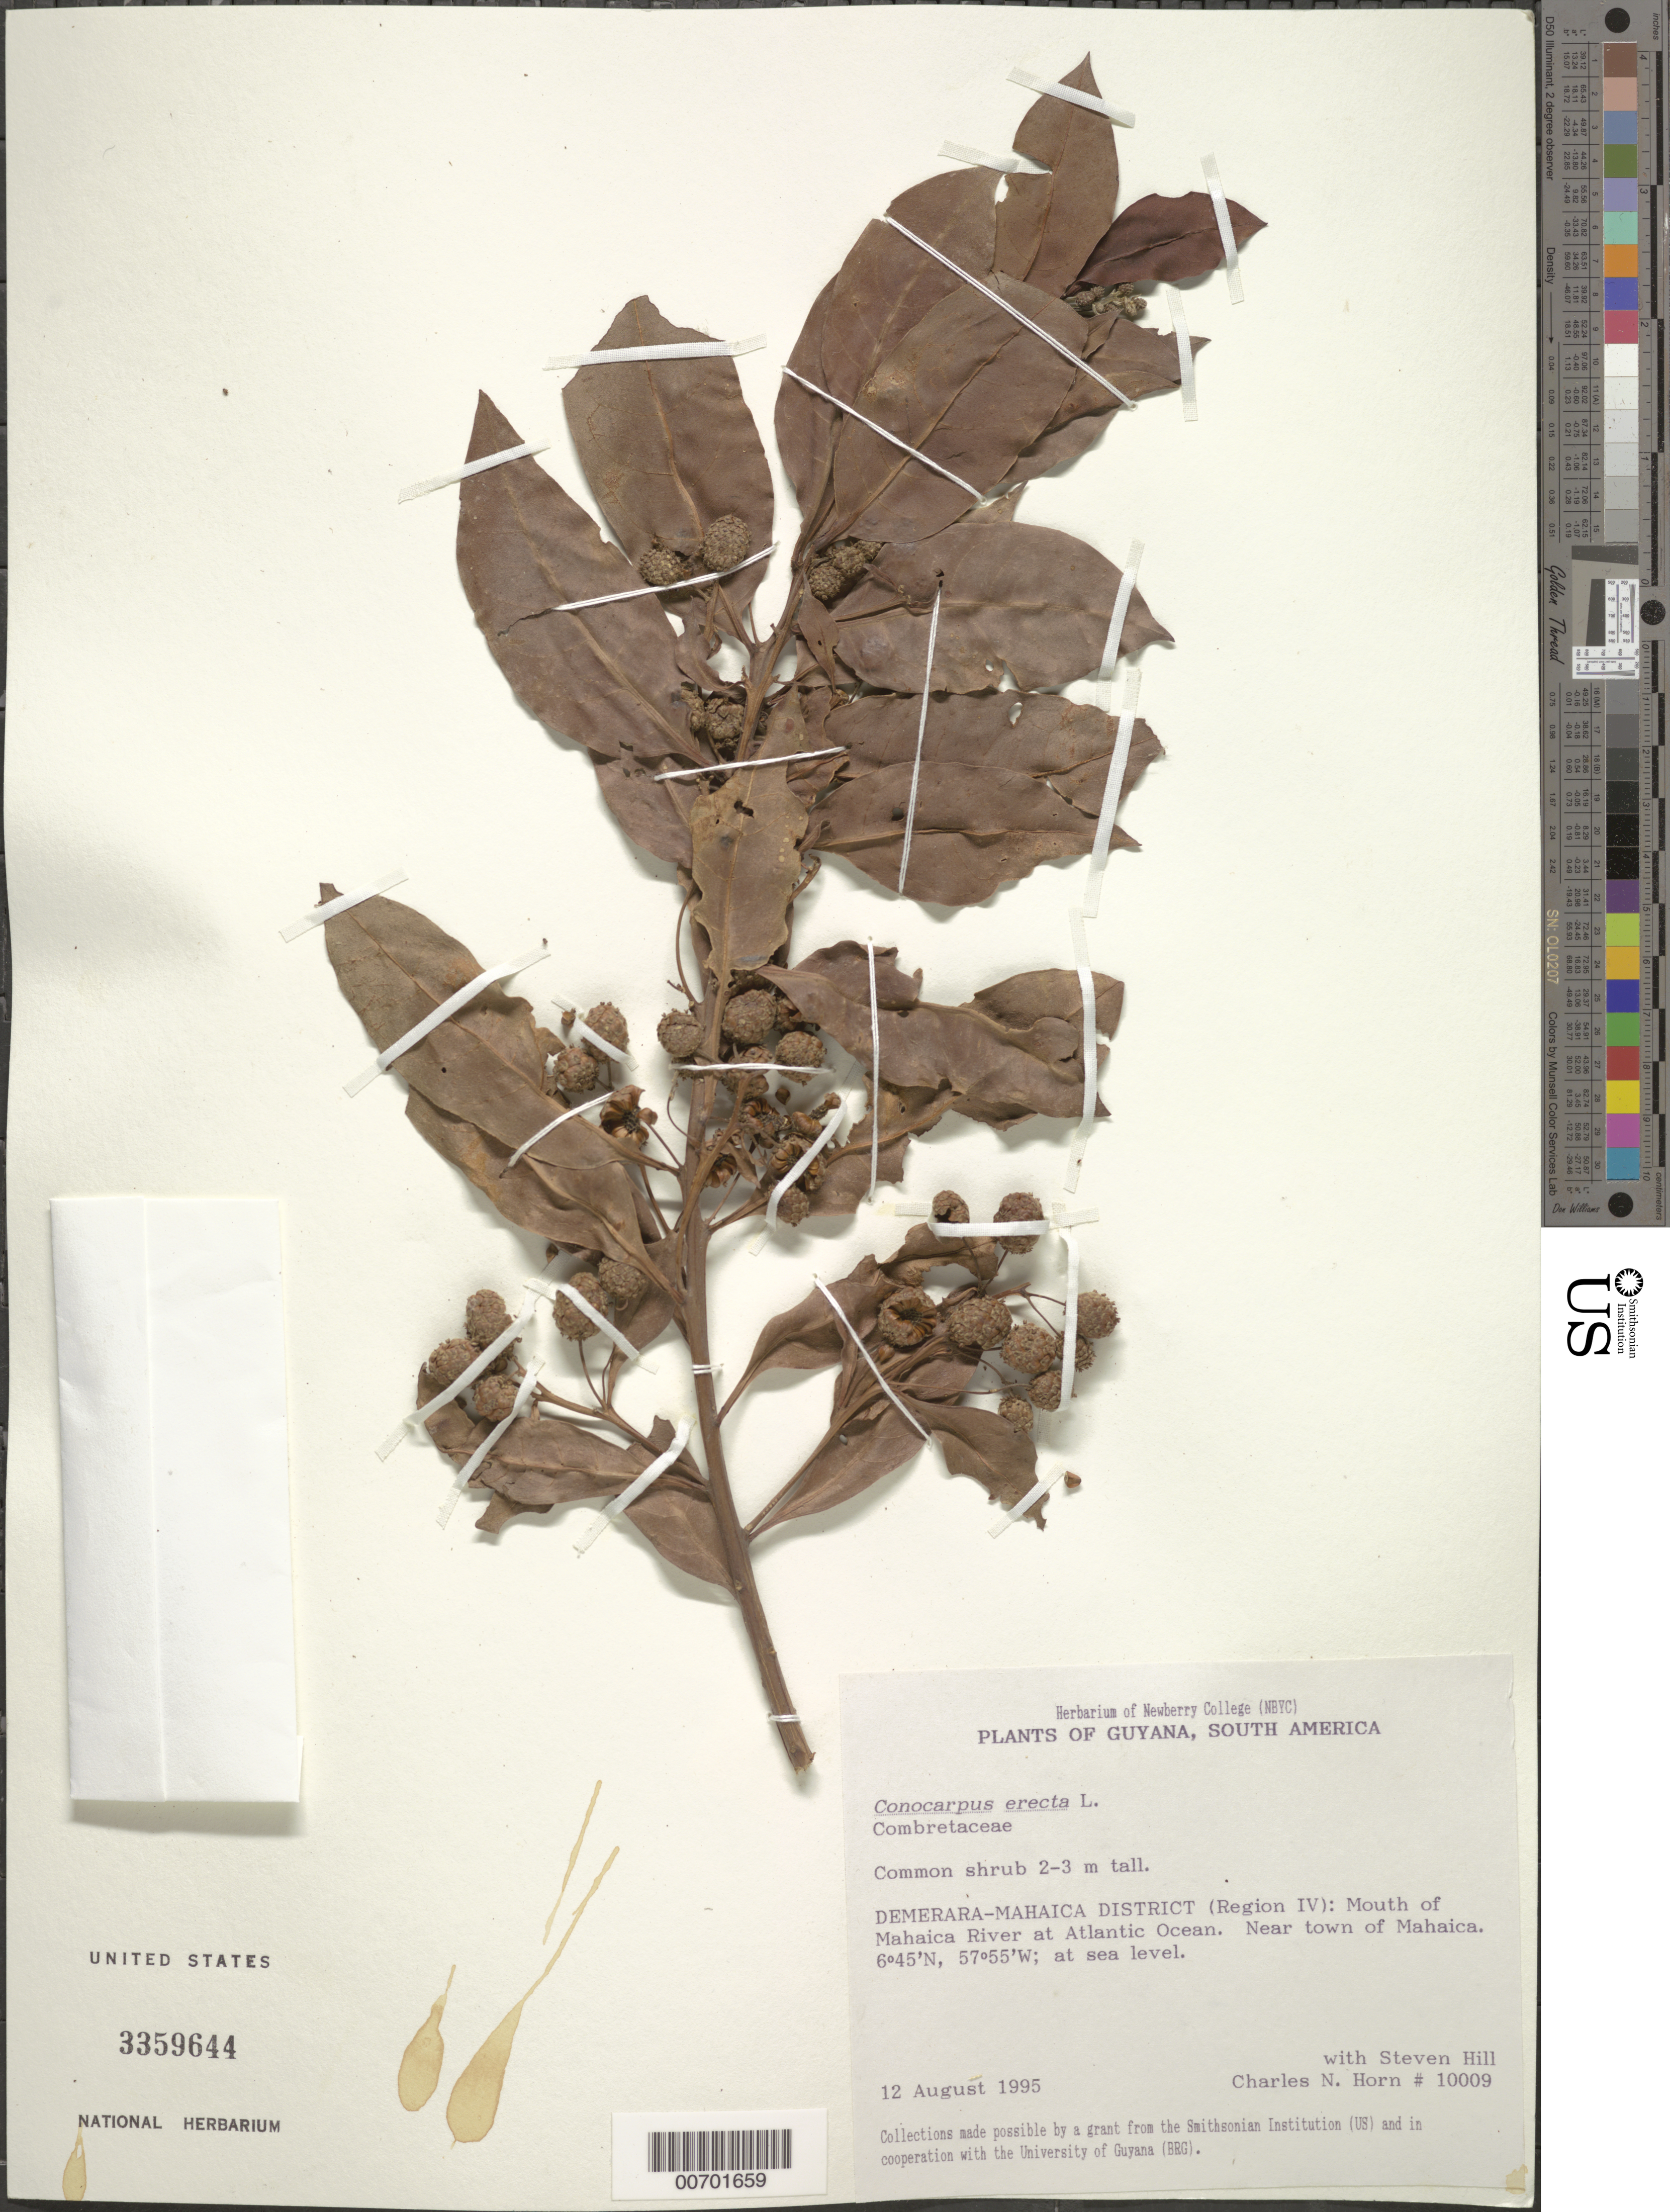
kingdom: Plantae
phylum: Tracheophyta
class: Magnoliopsida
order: Myrtales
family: Combretaceae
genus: Conocarpus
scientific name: Conocarpus erectus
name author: L.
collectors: C. N. Horn & S. Hill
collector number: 10009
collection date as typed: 12-Aug-95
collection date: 1995-08-12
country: Guyana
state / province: Demerara-Mahaica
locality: Mahaica R., mouth at Atlantic Ocean, near town of Mahaica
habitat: Mouth of R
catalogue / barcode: US 3359644